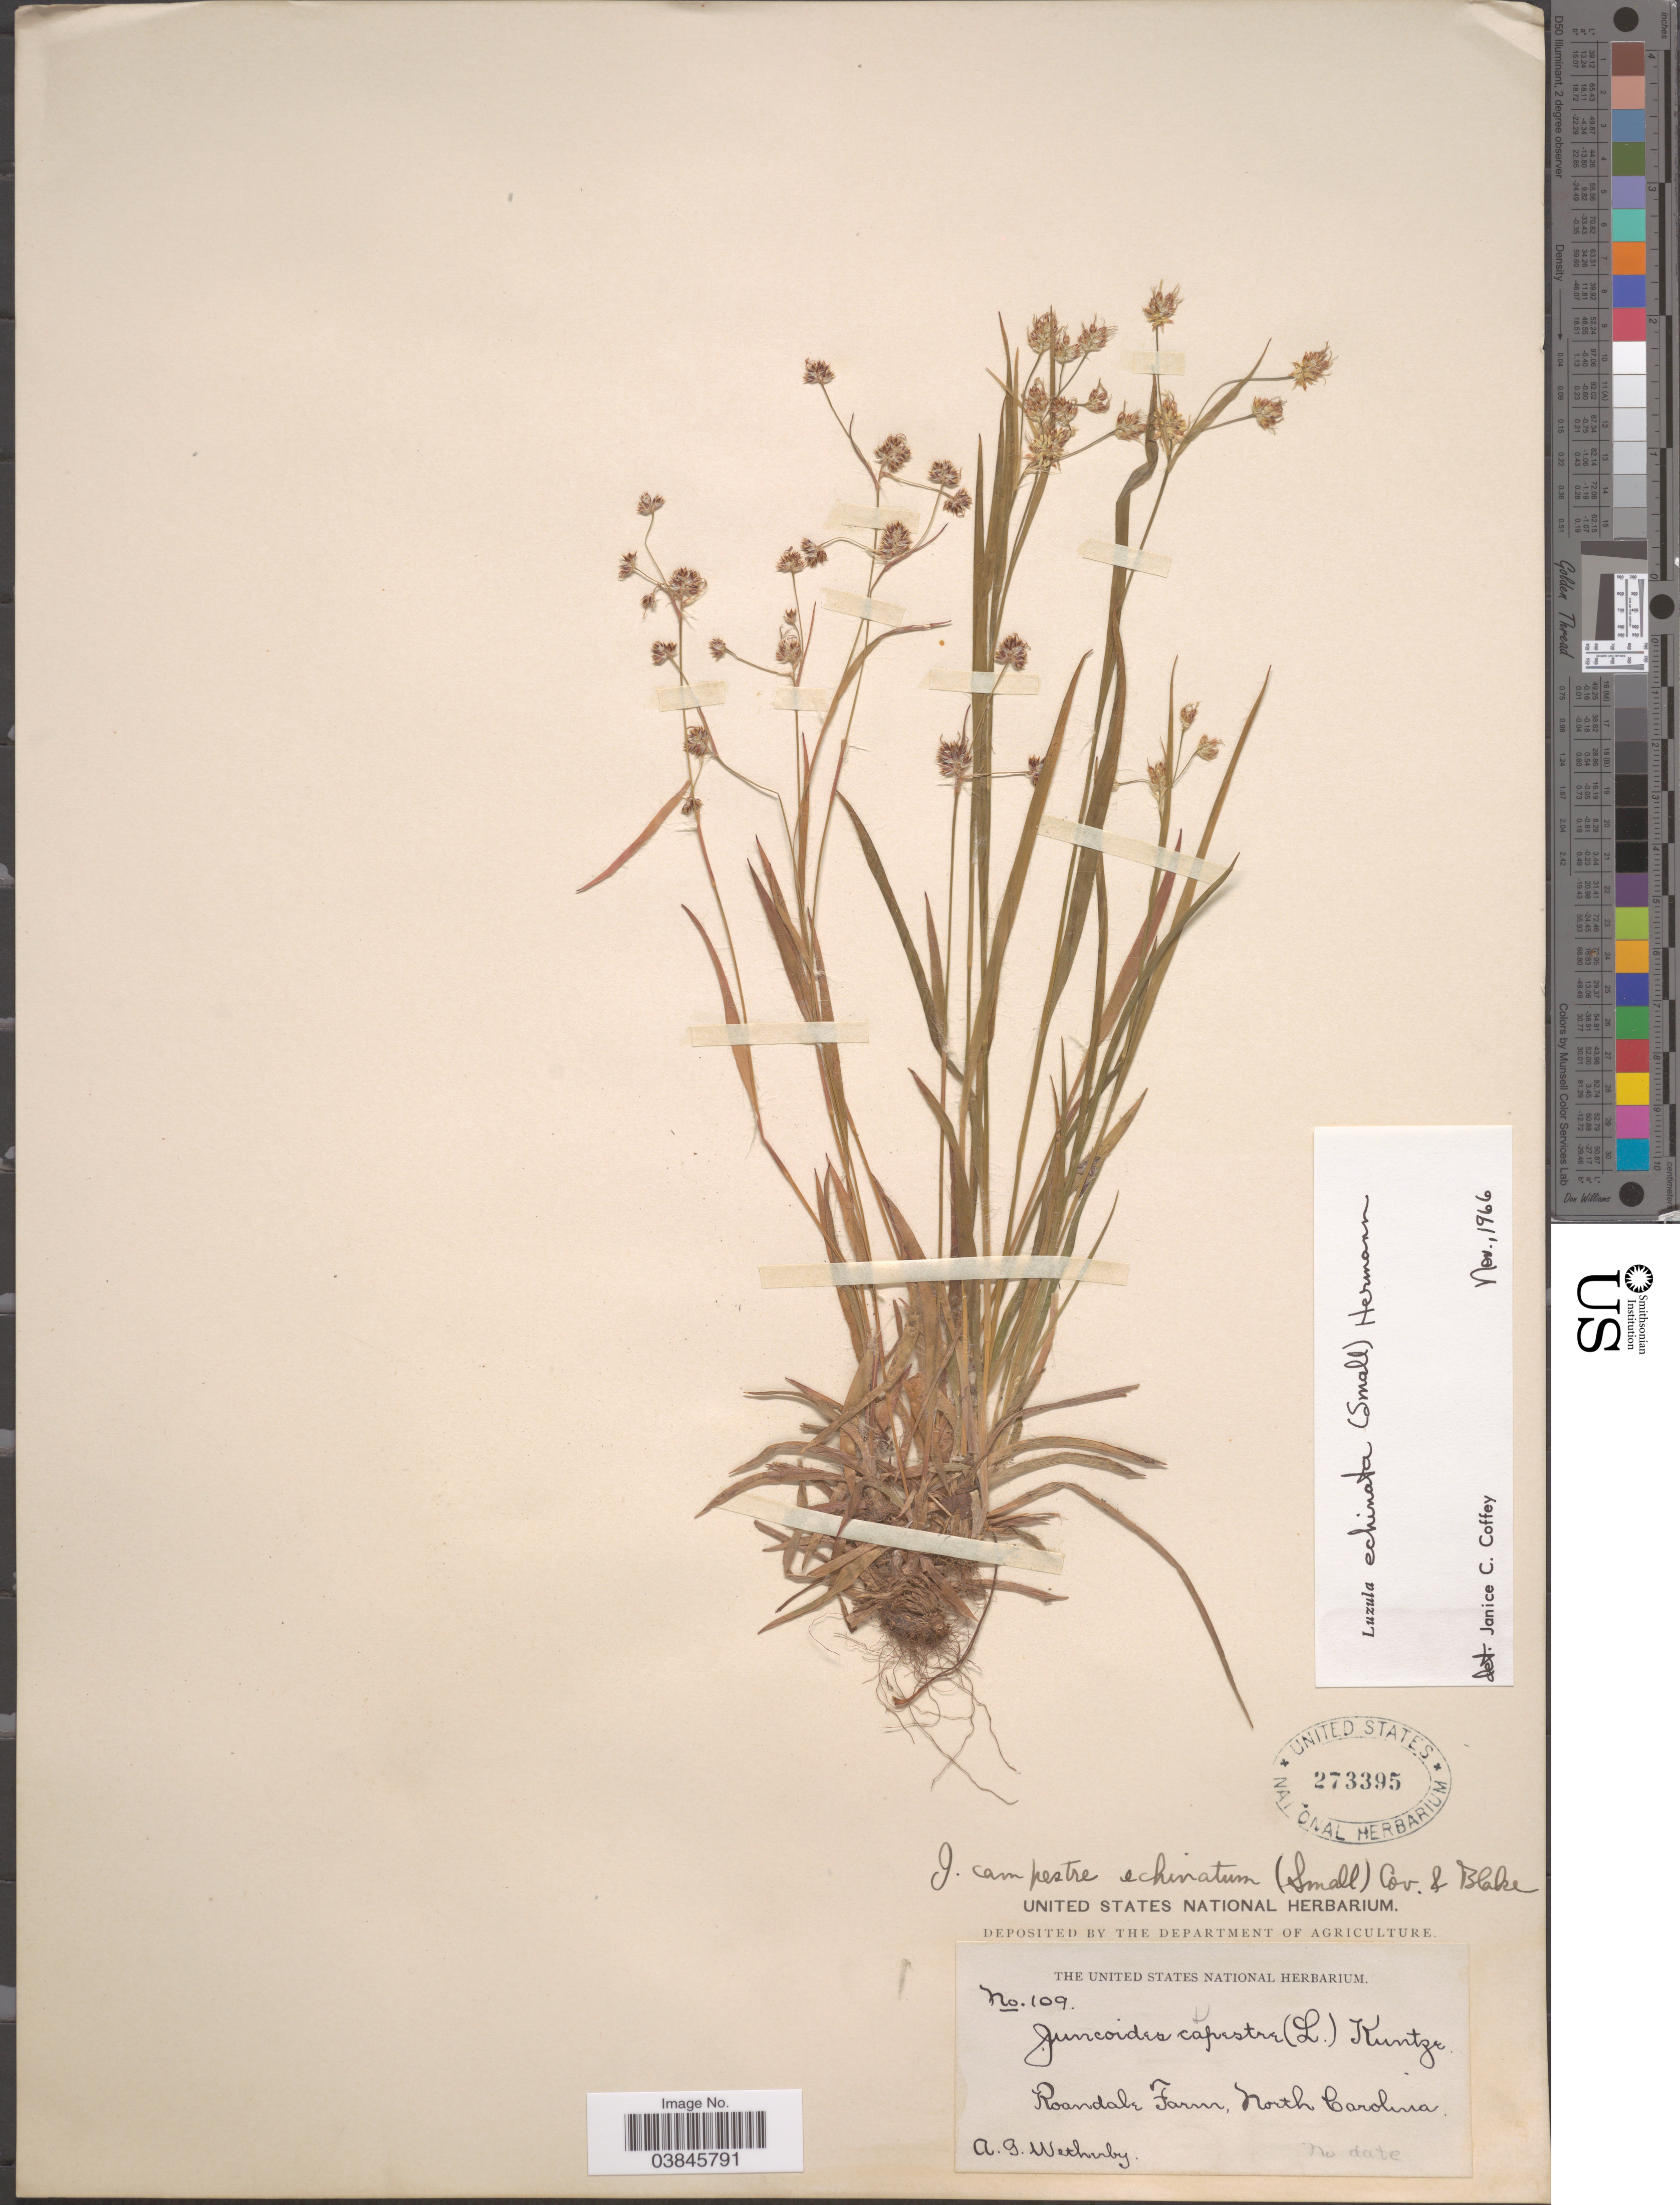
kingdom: Plantae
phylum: Tracheophyta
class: Liliopsida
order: Poales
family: Juncaceae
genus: Luzula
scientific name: Luzula echinata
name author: (Small) F.J. Herm.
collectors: A. Wetherby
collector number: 109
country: United States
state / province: North Carolina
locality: Roandale Farm.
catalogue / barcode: US 273395